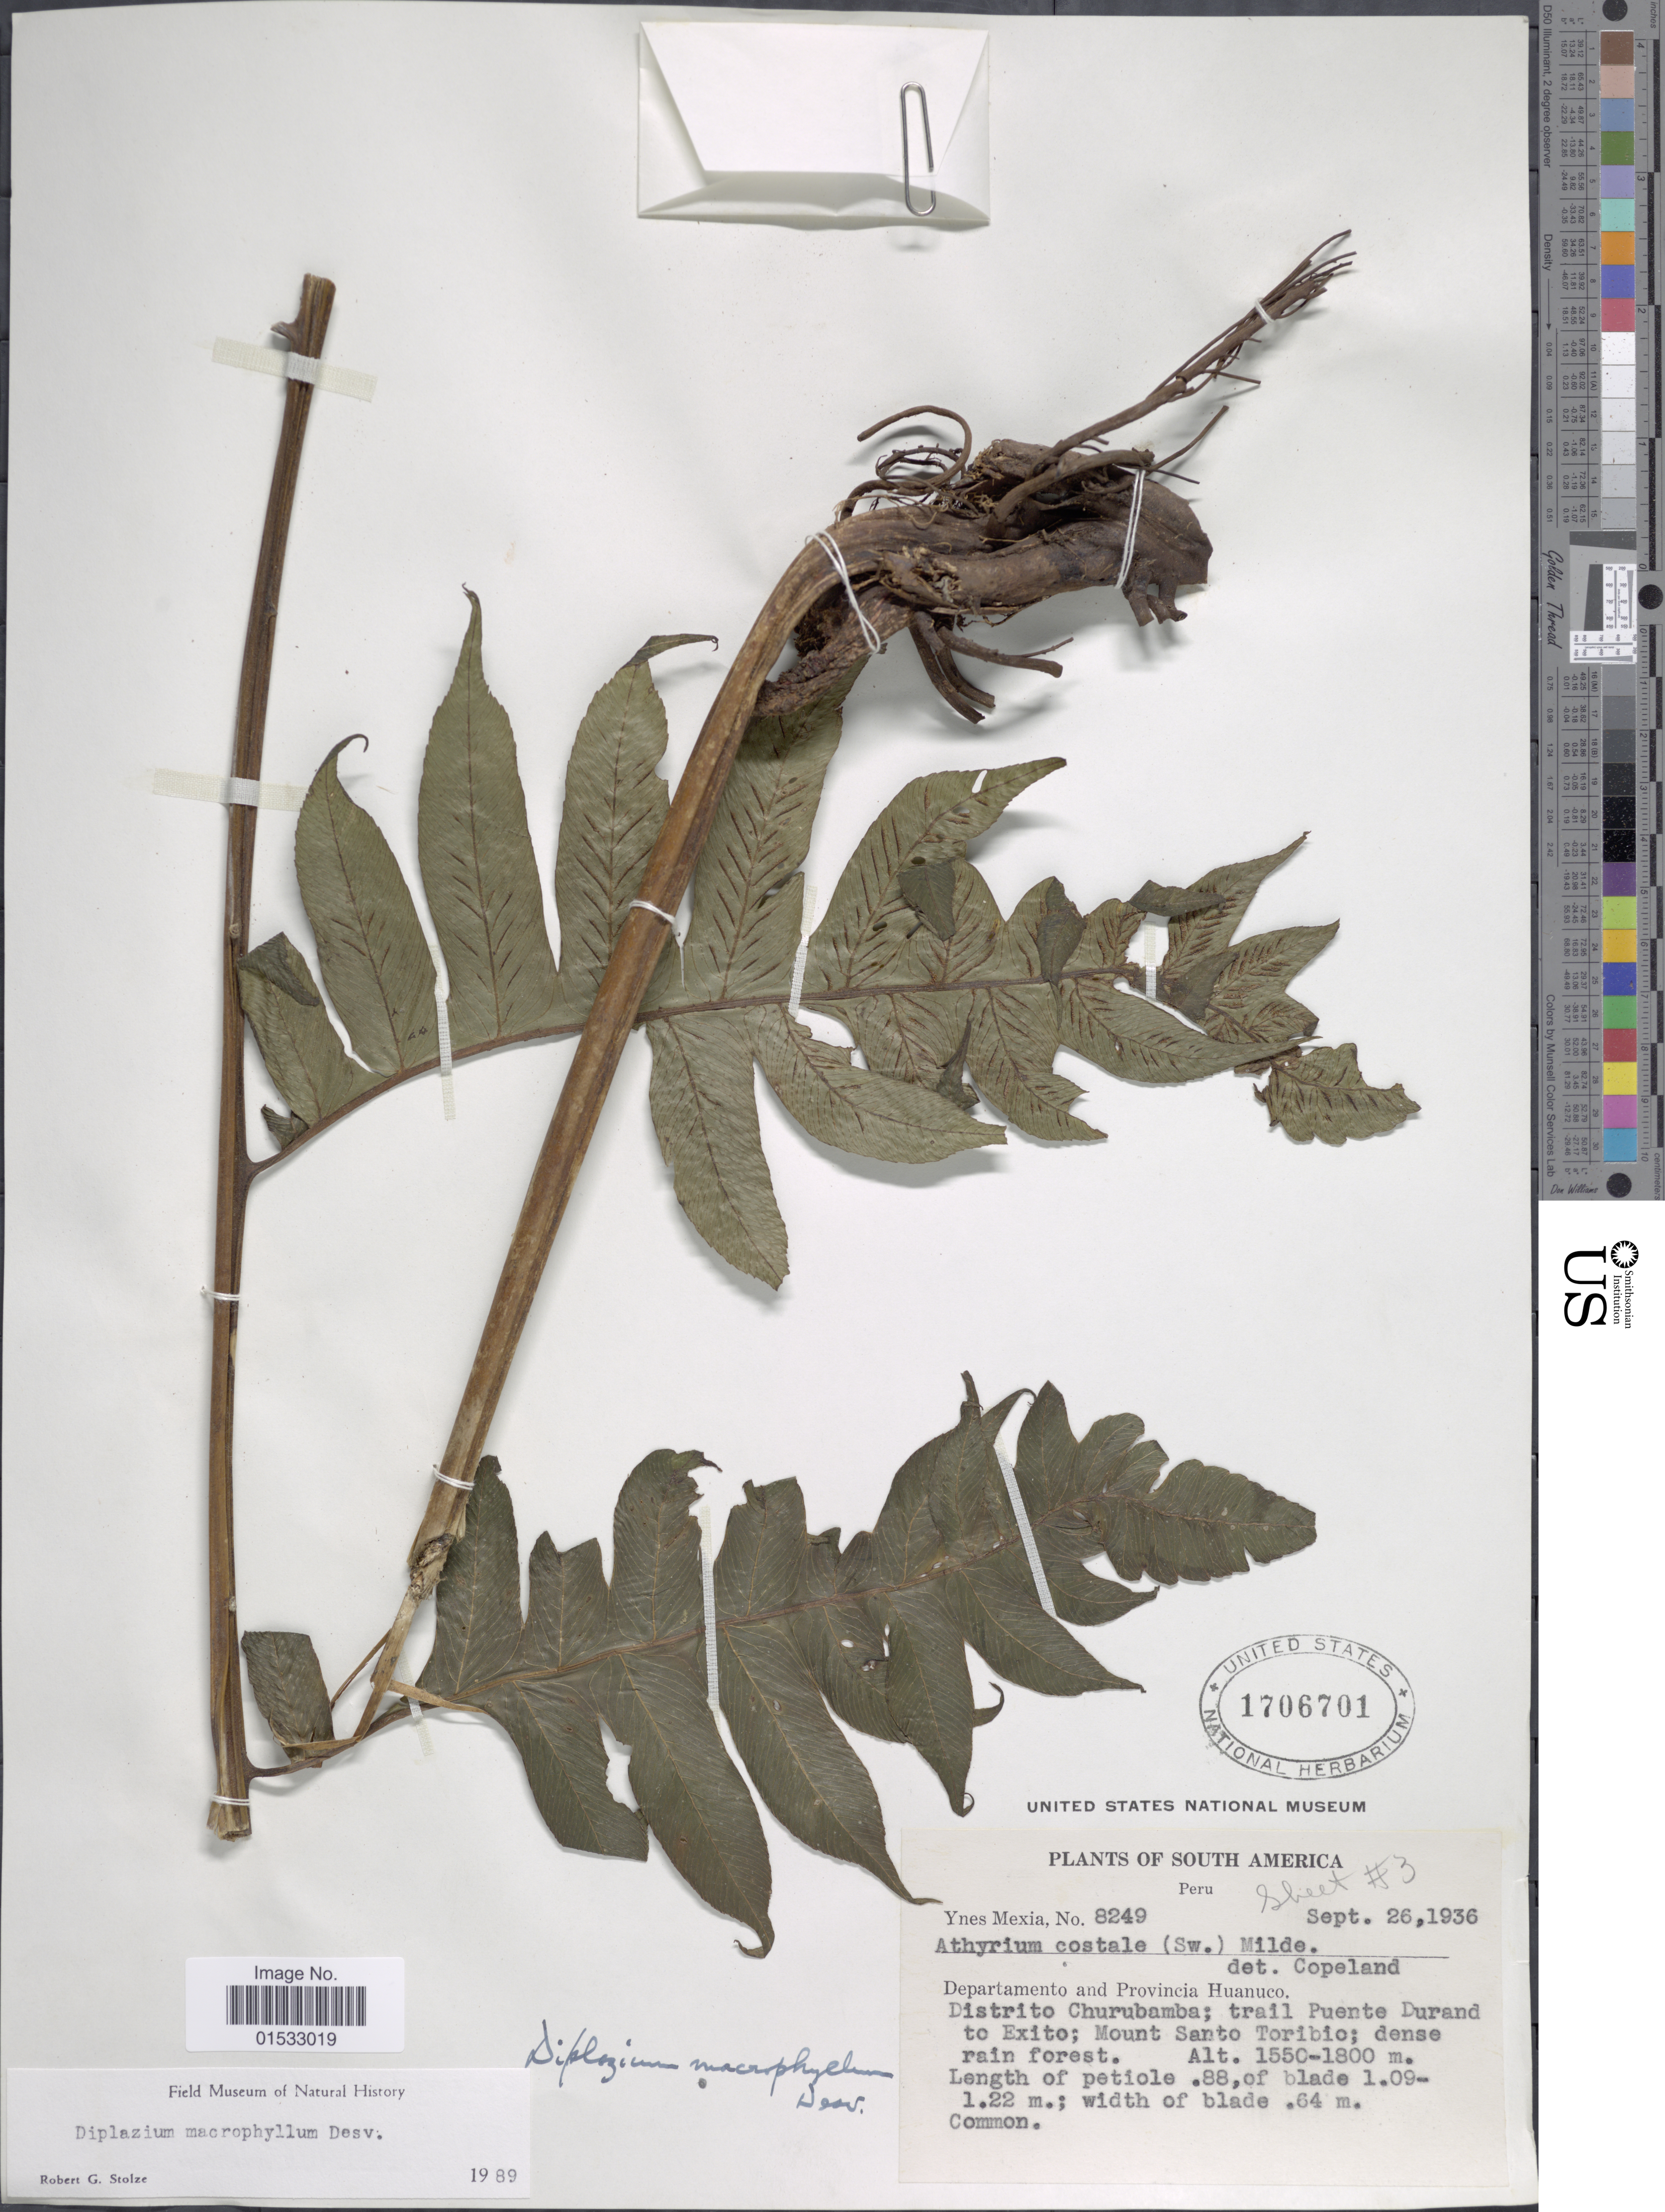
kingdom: Plantae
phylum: Tracheophyta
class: Polypodiopsida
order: Polypodiales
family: Athyriaceae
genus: Diplazium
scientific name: Diplazium macrophyllum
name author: Desv.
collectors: Y. Mexia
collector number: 8249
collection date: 1936-09-26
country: Peru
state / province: Huánuco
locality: South America, Distrito Churubamba; trail Puente Durand to Exito; Mount Santo Toribio.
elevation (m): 1550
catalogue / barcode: US 1706701